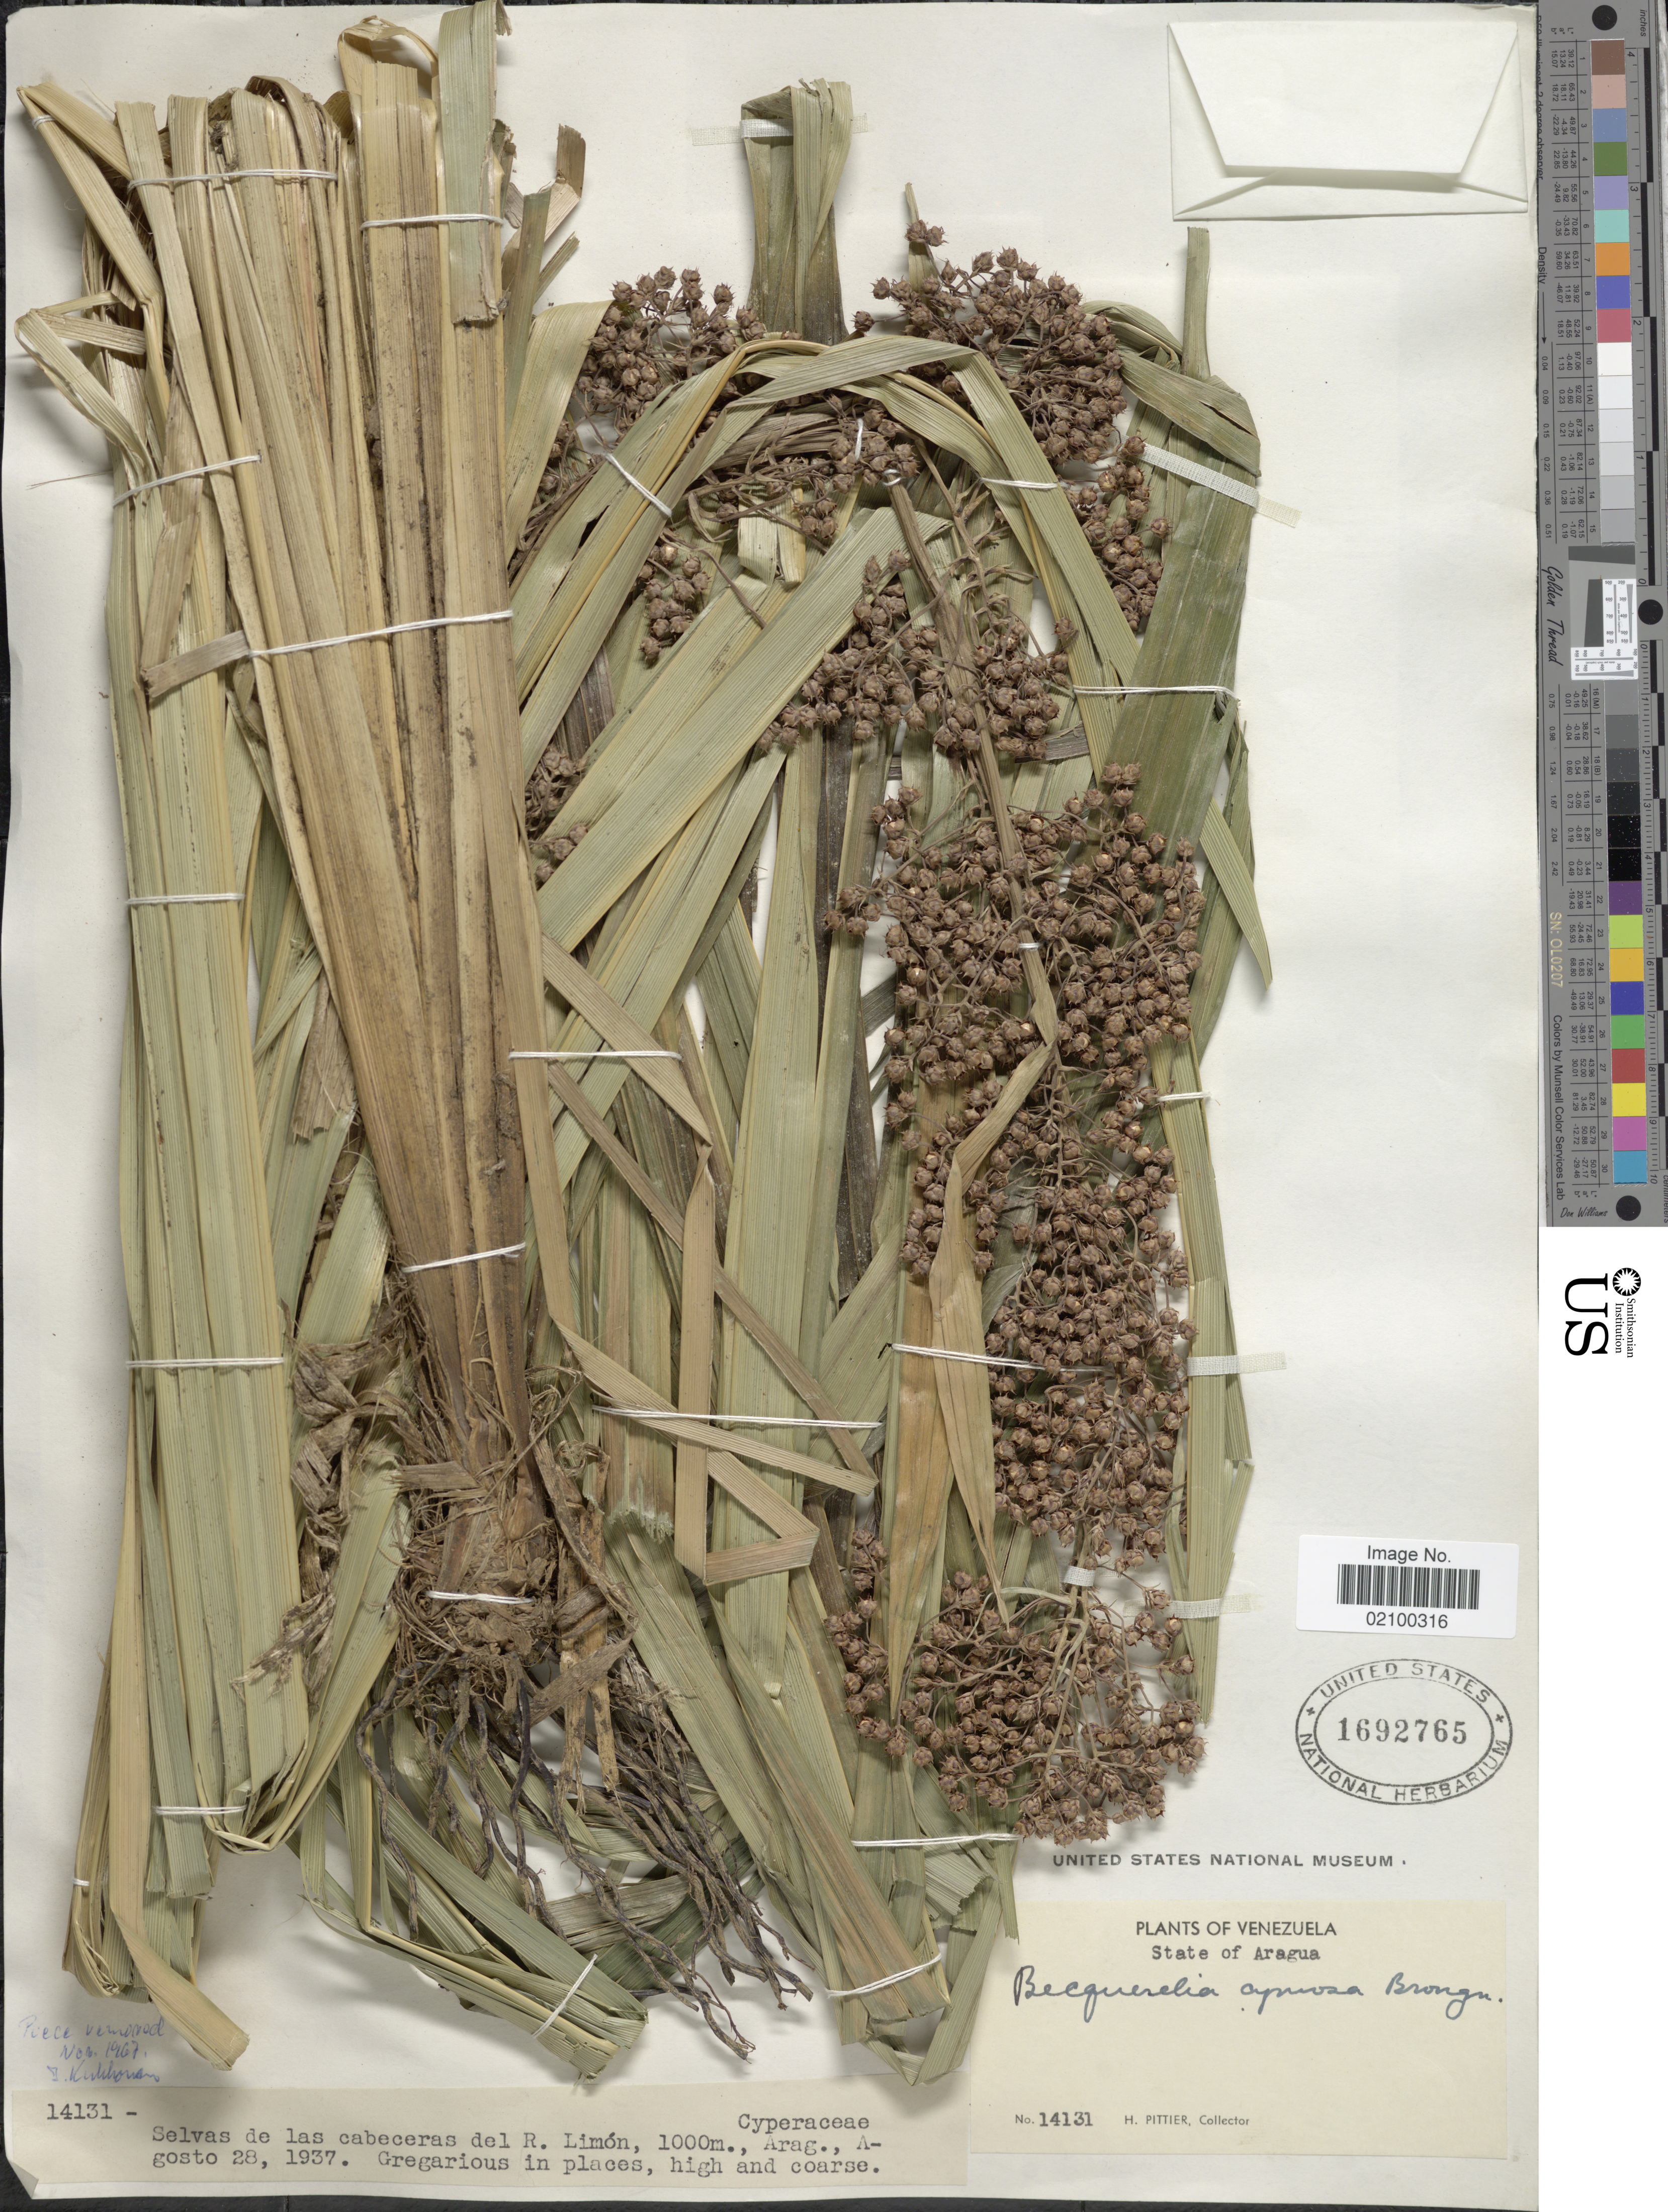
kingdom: Plantae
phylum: Tracheophyta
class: Liliopsida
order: Poales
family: Cyperaceae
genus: Becquerelia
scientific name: Becquerelia cymosa subsp. cymosa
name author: Brongn.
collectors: H. F. Pittier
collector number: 14131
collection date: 1937-08-28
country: Venezuela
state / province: Aragua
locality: Selvas de las cabeceras del R. Limon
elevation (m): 1000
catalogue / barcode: US 1692765